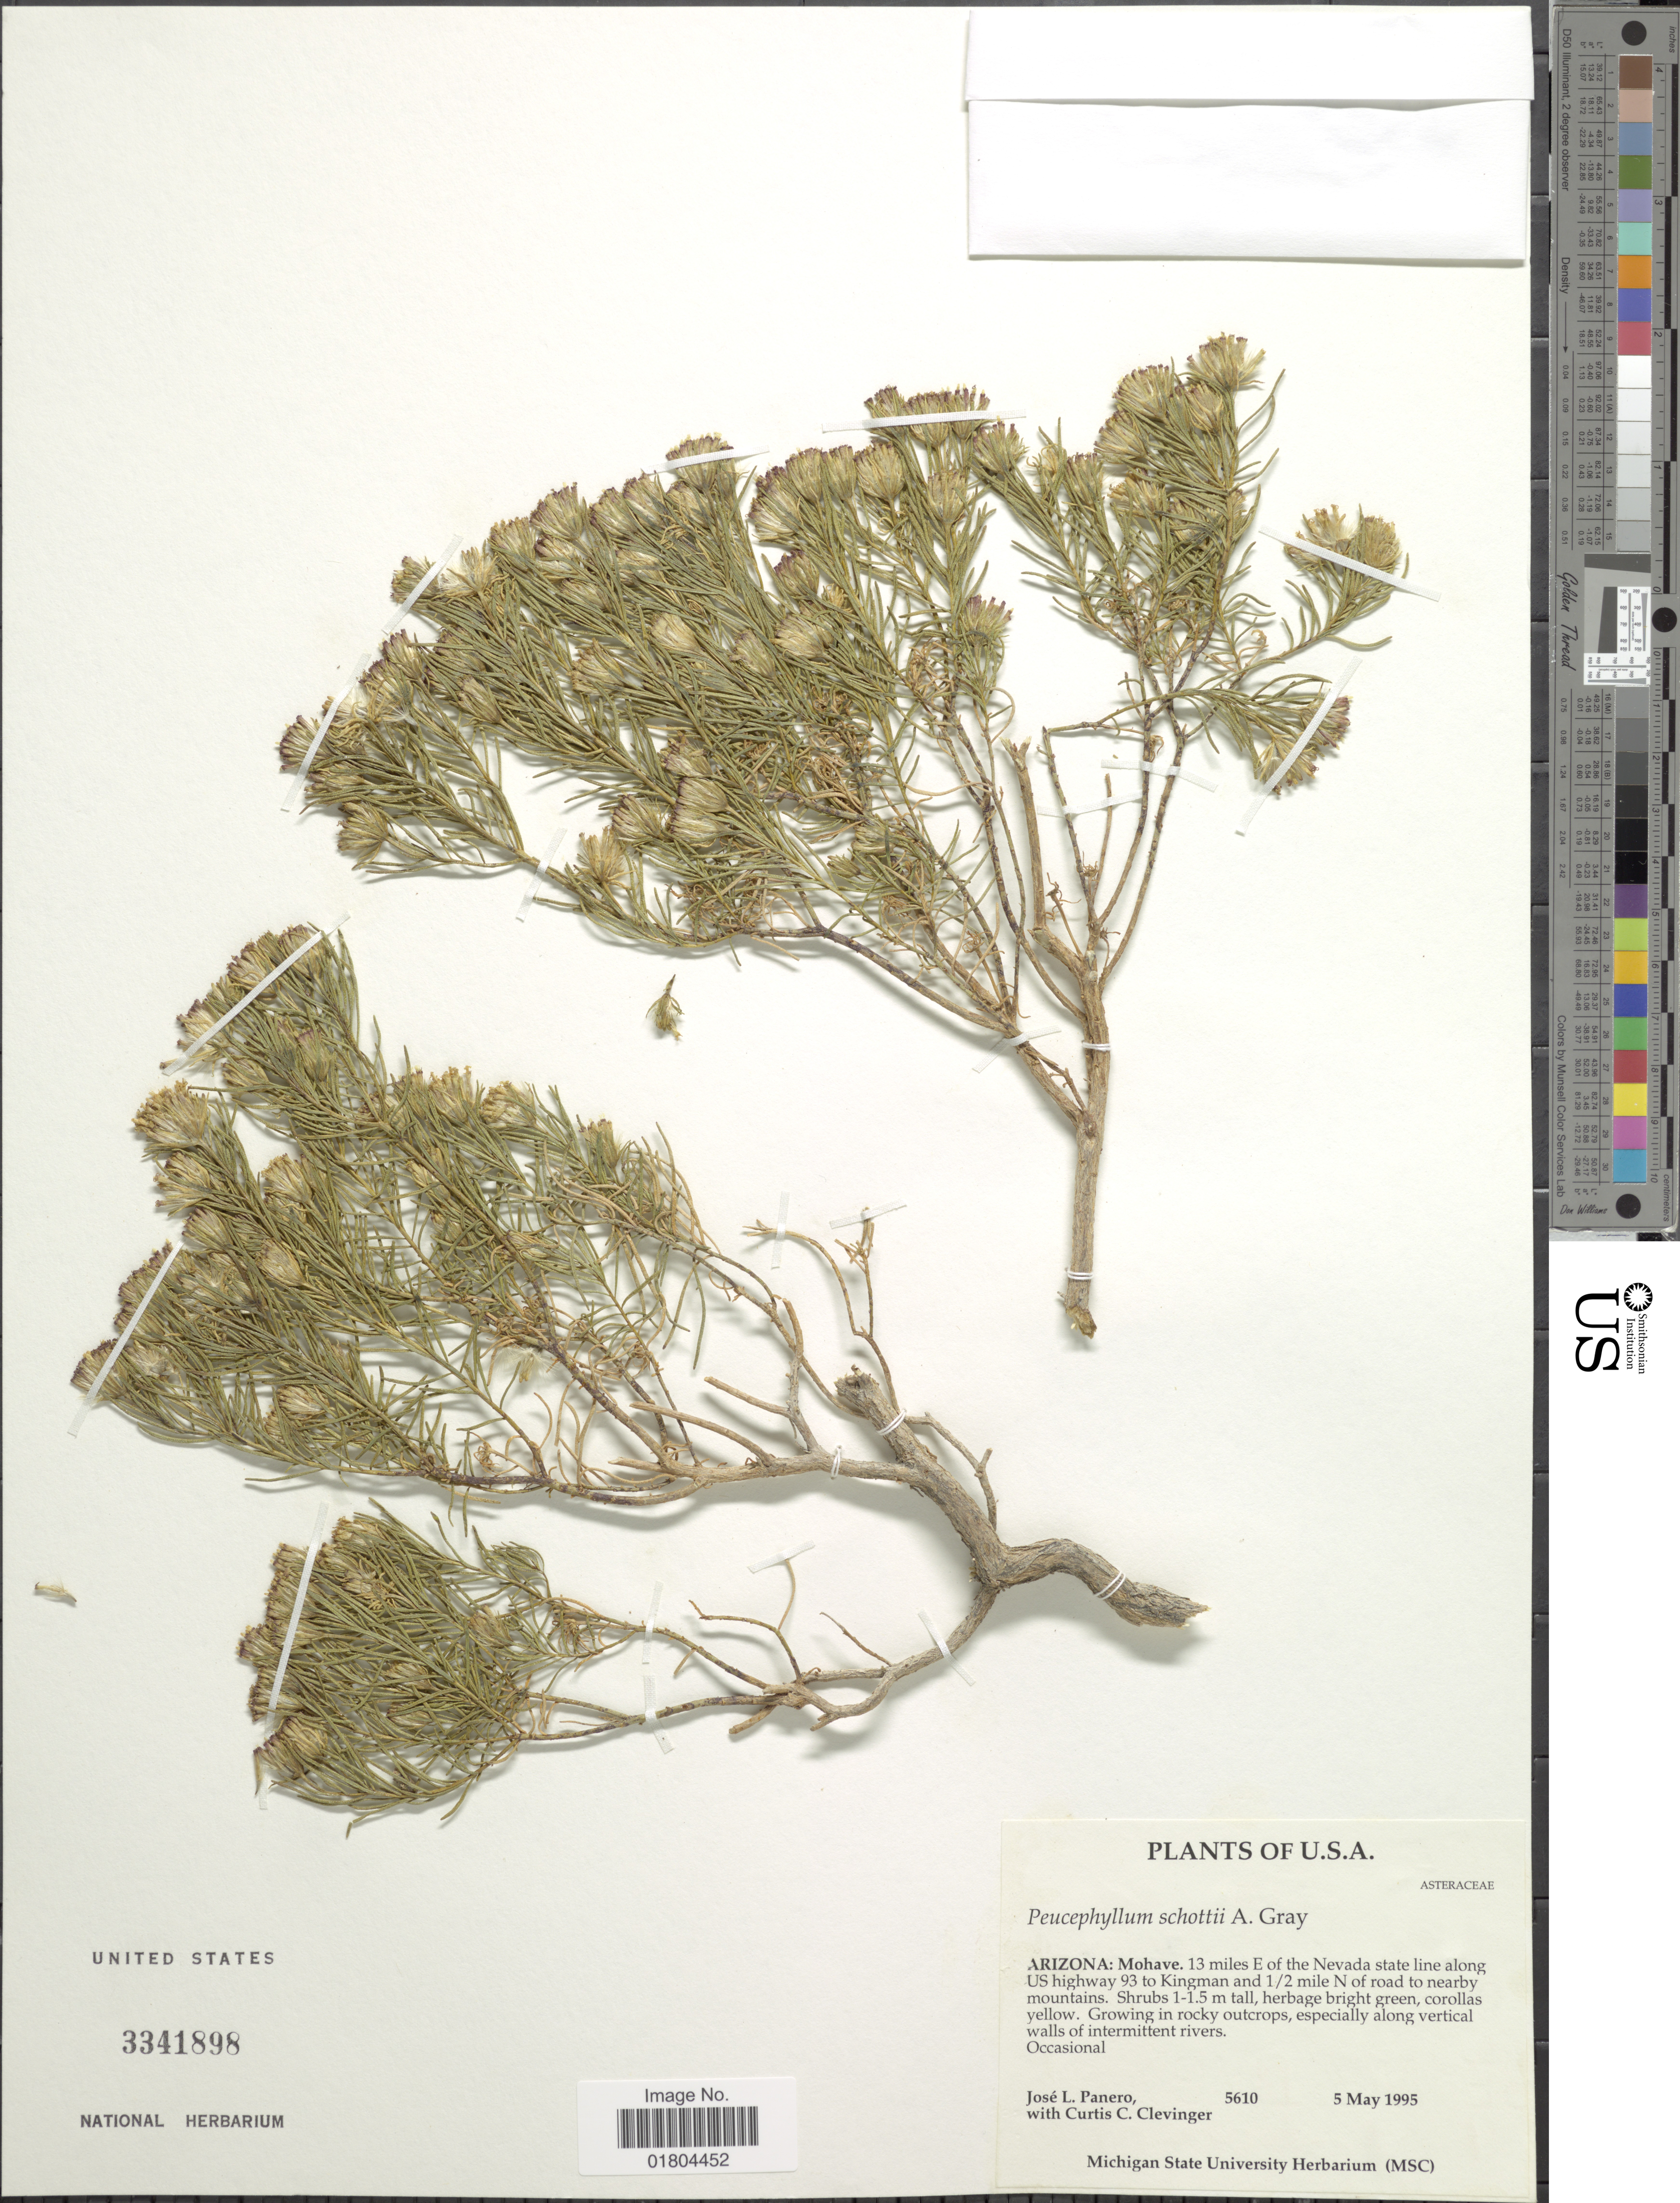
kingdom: Plantae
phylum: Tracheophyta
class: Magnoliopsida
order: Asterales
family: Asteraceae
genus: Peucephyllum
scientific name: Peucephyllum schottii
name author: A. Gray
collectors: J. L. Panero & C. Clevinger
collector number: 5610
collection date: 1995-05-05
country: United States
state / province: Arizona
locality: Mohave, 13 miles E of the Nevada state line along US highway 93 to Kingman and 1/2 mile N of road to nearby mountains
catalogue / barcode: US 3341898